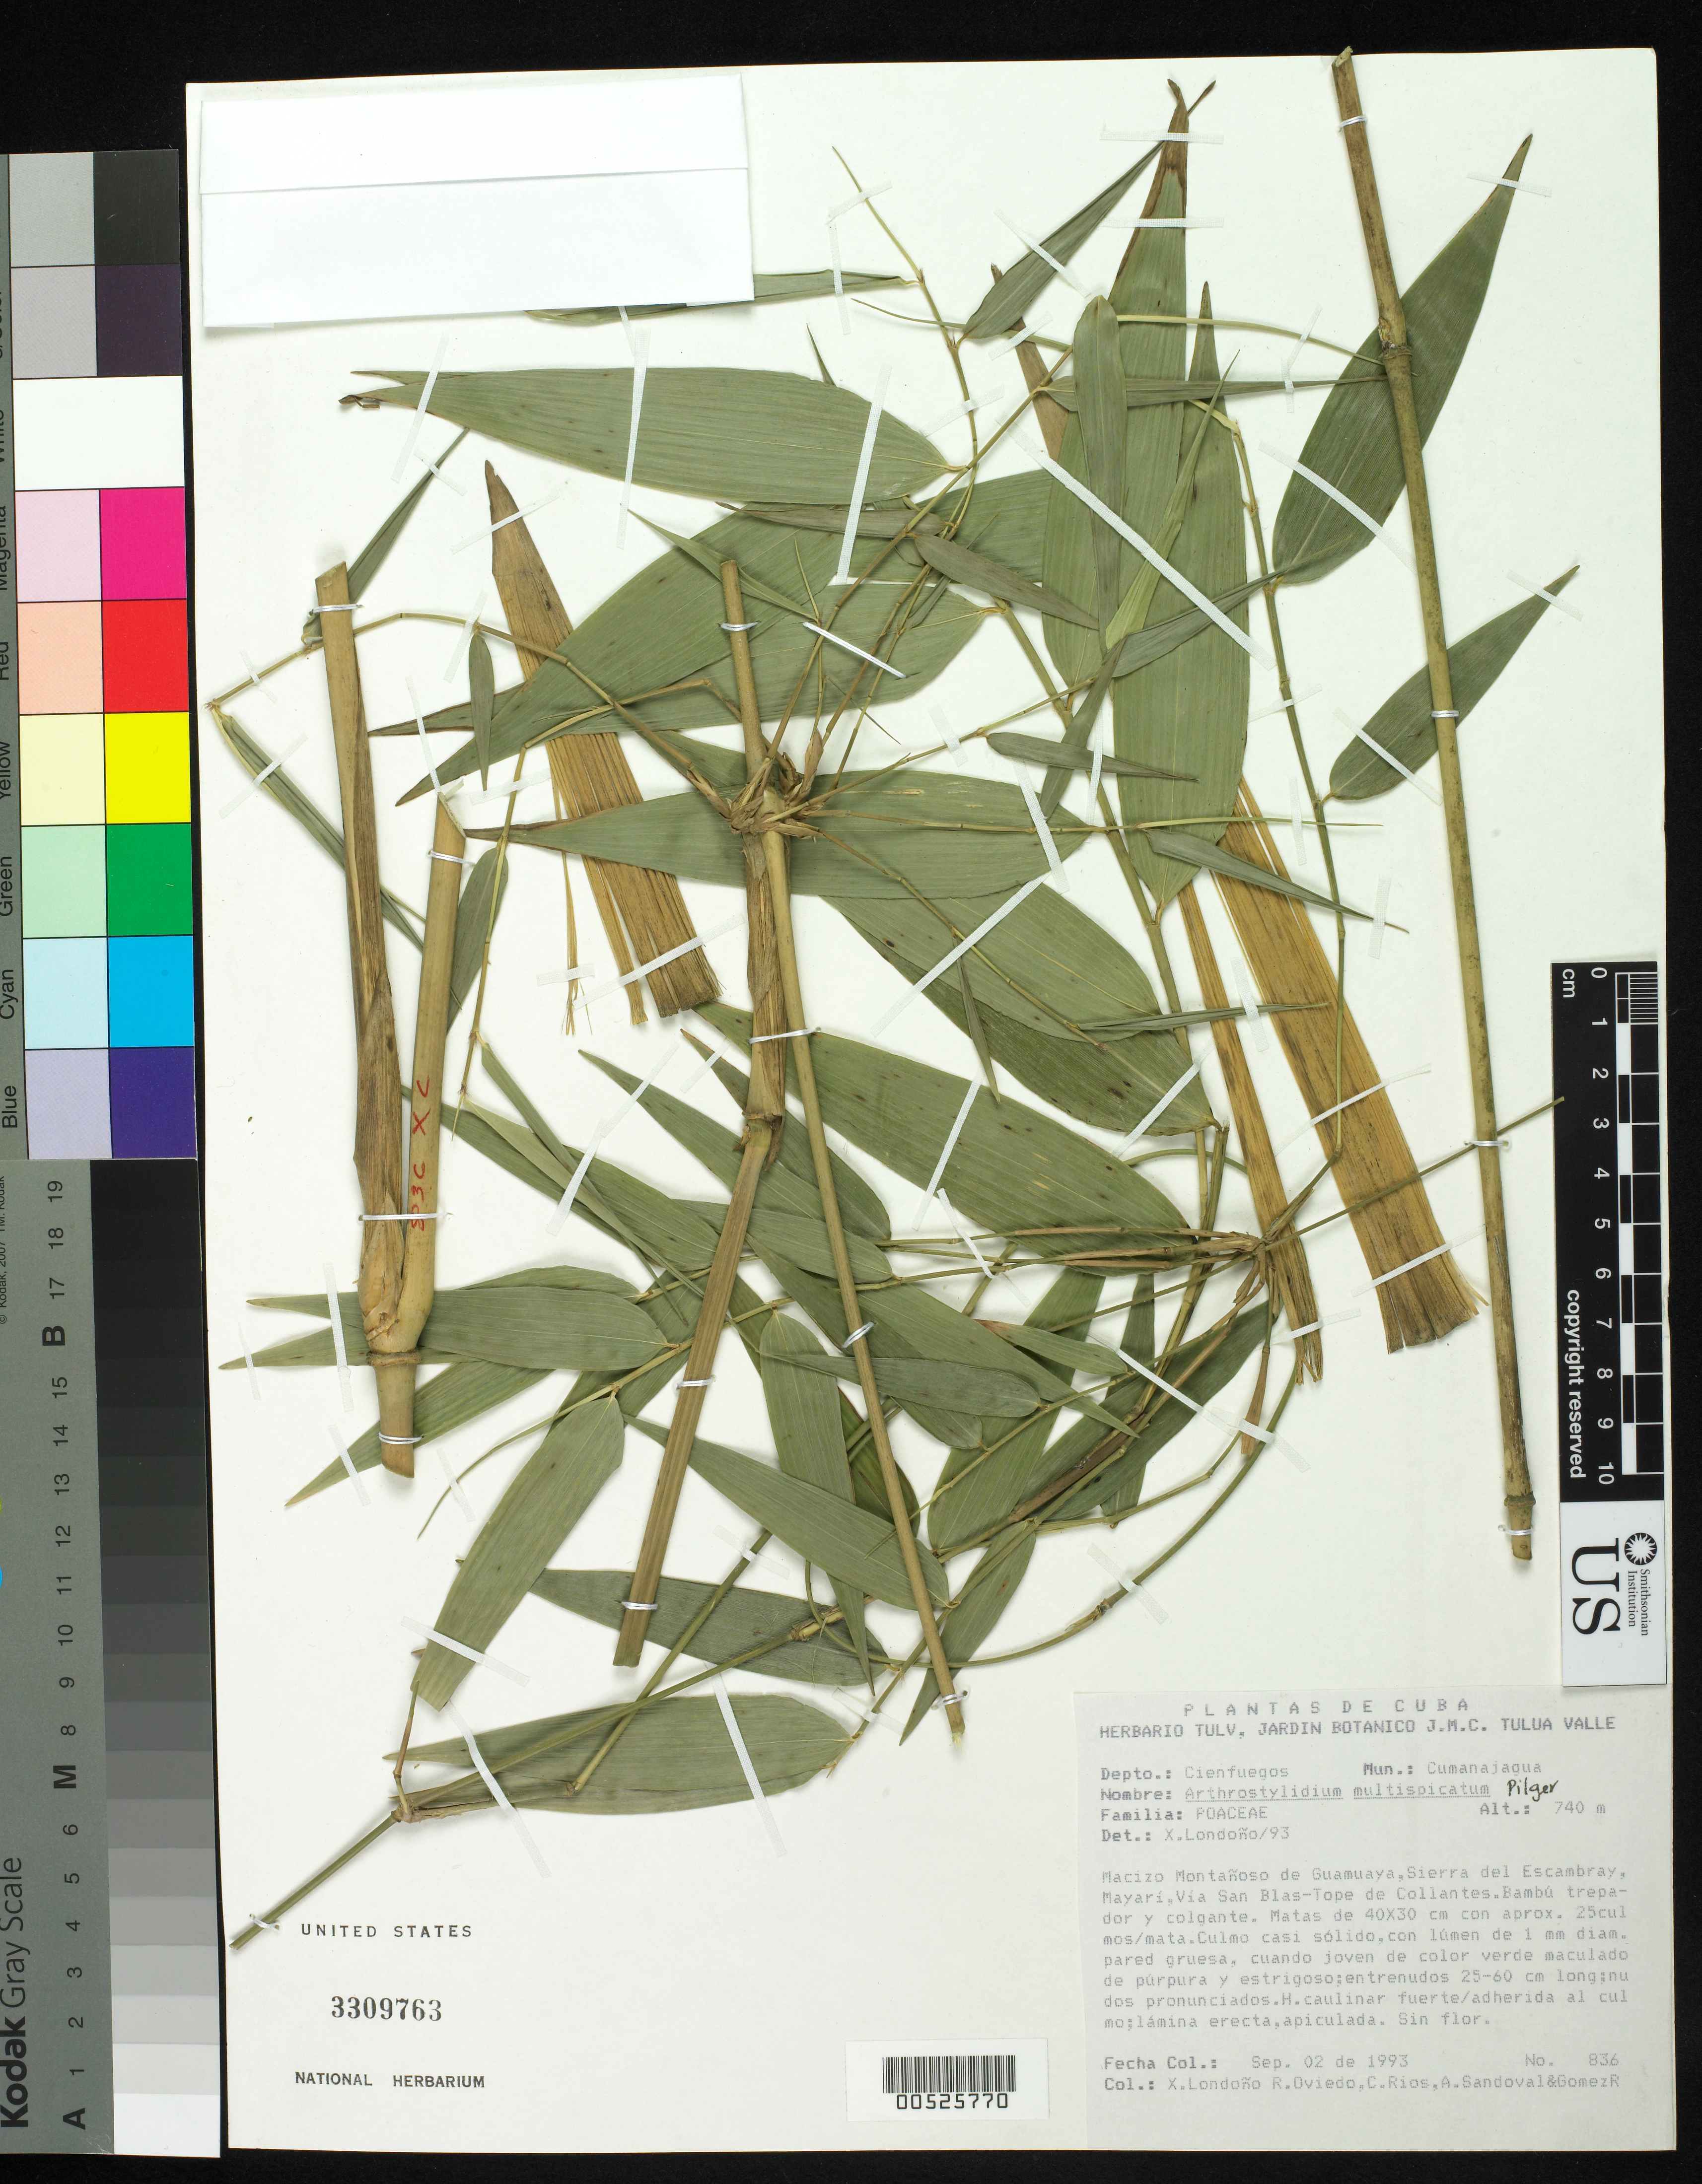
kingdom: Plantae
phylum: Tracheophyta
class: Liliopsida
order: Poales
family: Poaceae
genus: Arthrostylidium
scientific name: Arthrostylidium multispicatum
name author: Pilg. in Urb.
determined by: Londoño, X., (TULV), Jardin Botanico "Juan Maria Cespedes"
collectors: X. Londoño, R. Oviedo, C. Rios, A. Sandoval & -- Gomez R.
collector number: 836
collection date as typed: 02 Sep 1993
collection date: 1993-09-02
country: Cuba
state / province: Cienfuegos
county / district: Cumanayagua ?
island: Greater Antilles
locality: Cumanajugua mun. (?), macizo montanoso de guamuaya, sierra del escambray, mayari, via san blas - tope de collantes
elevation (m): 740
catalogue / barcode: US 3309763